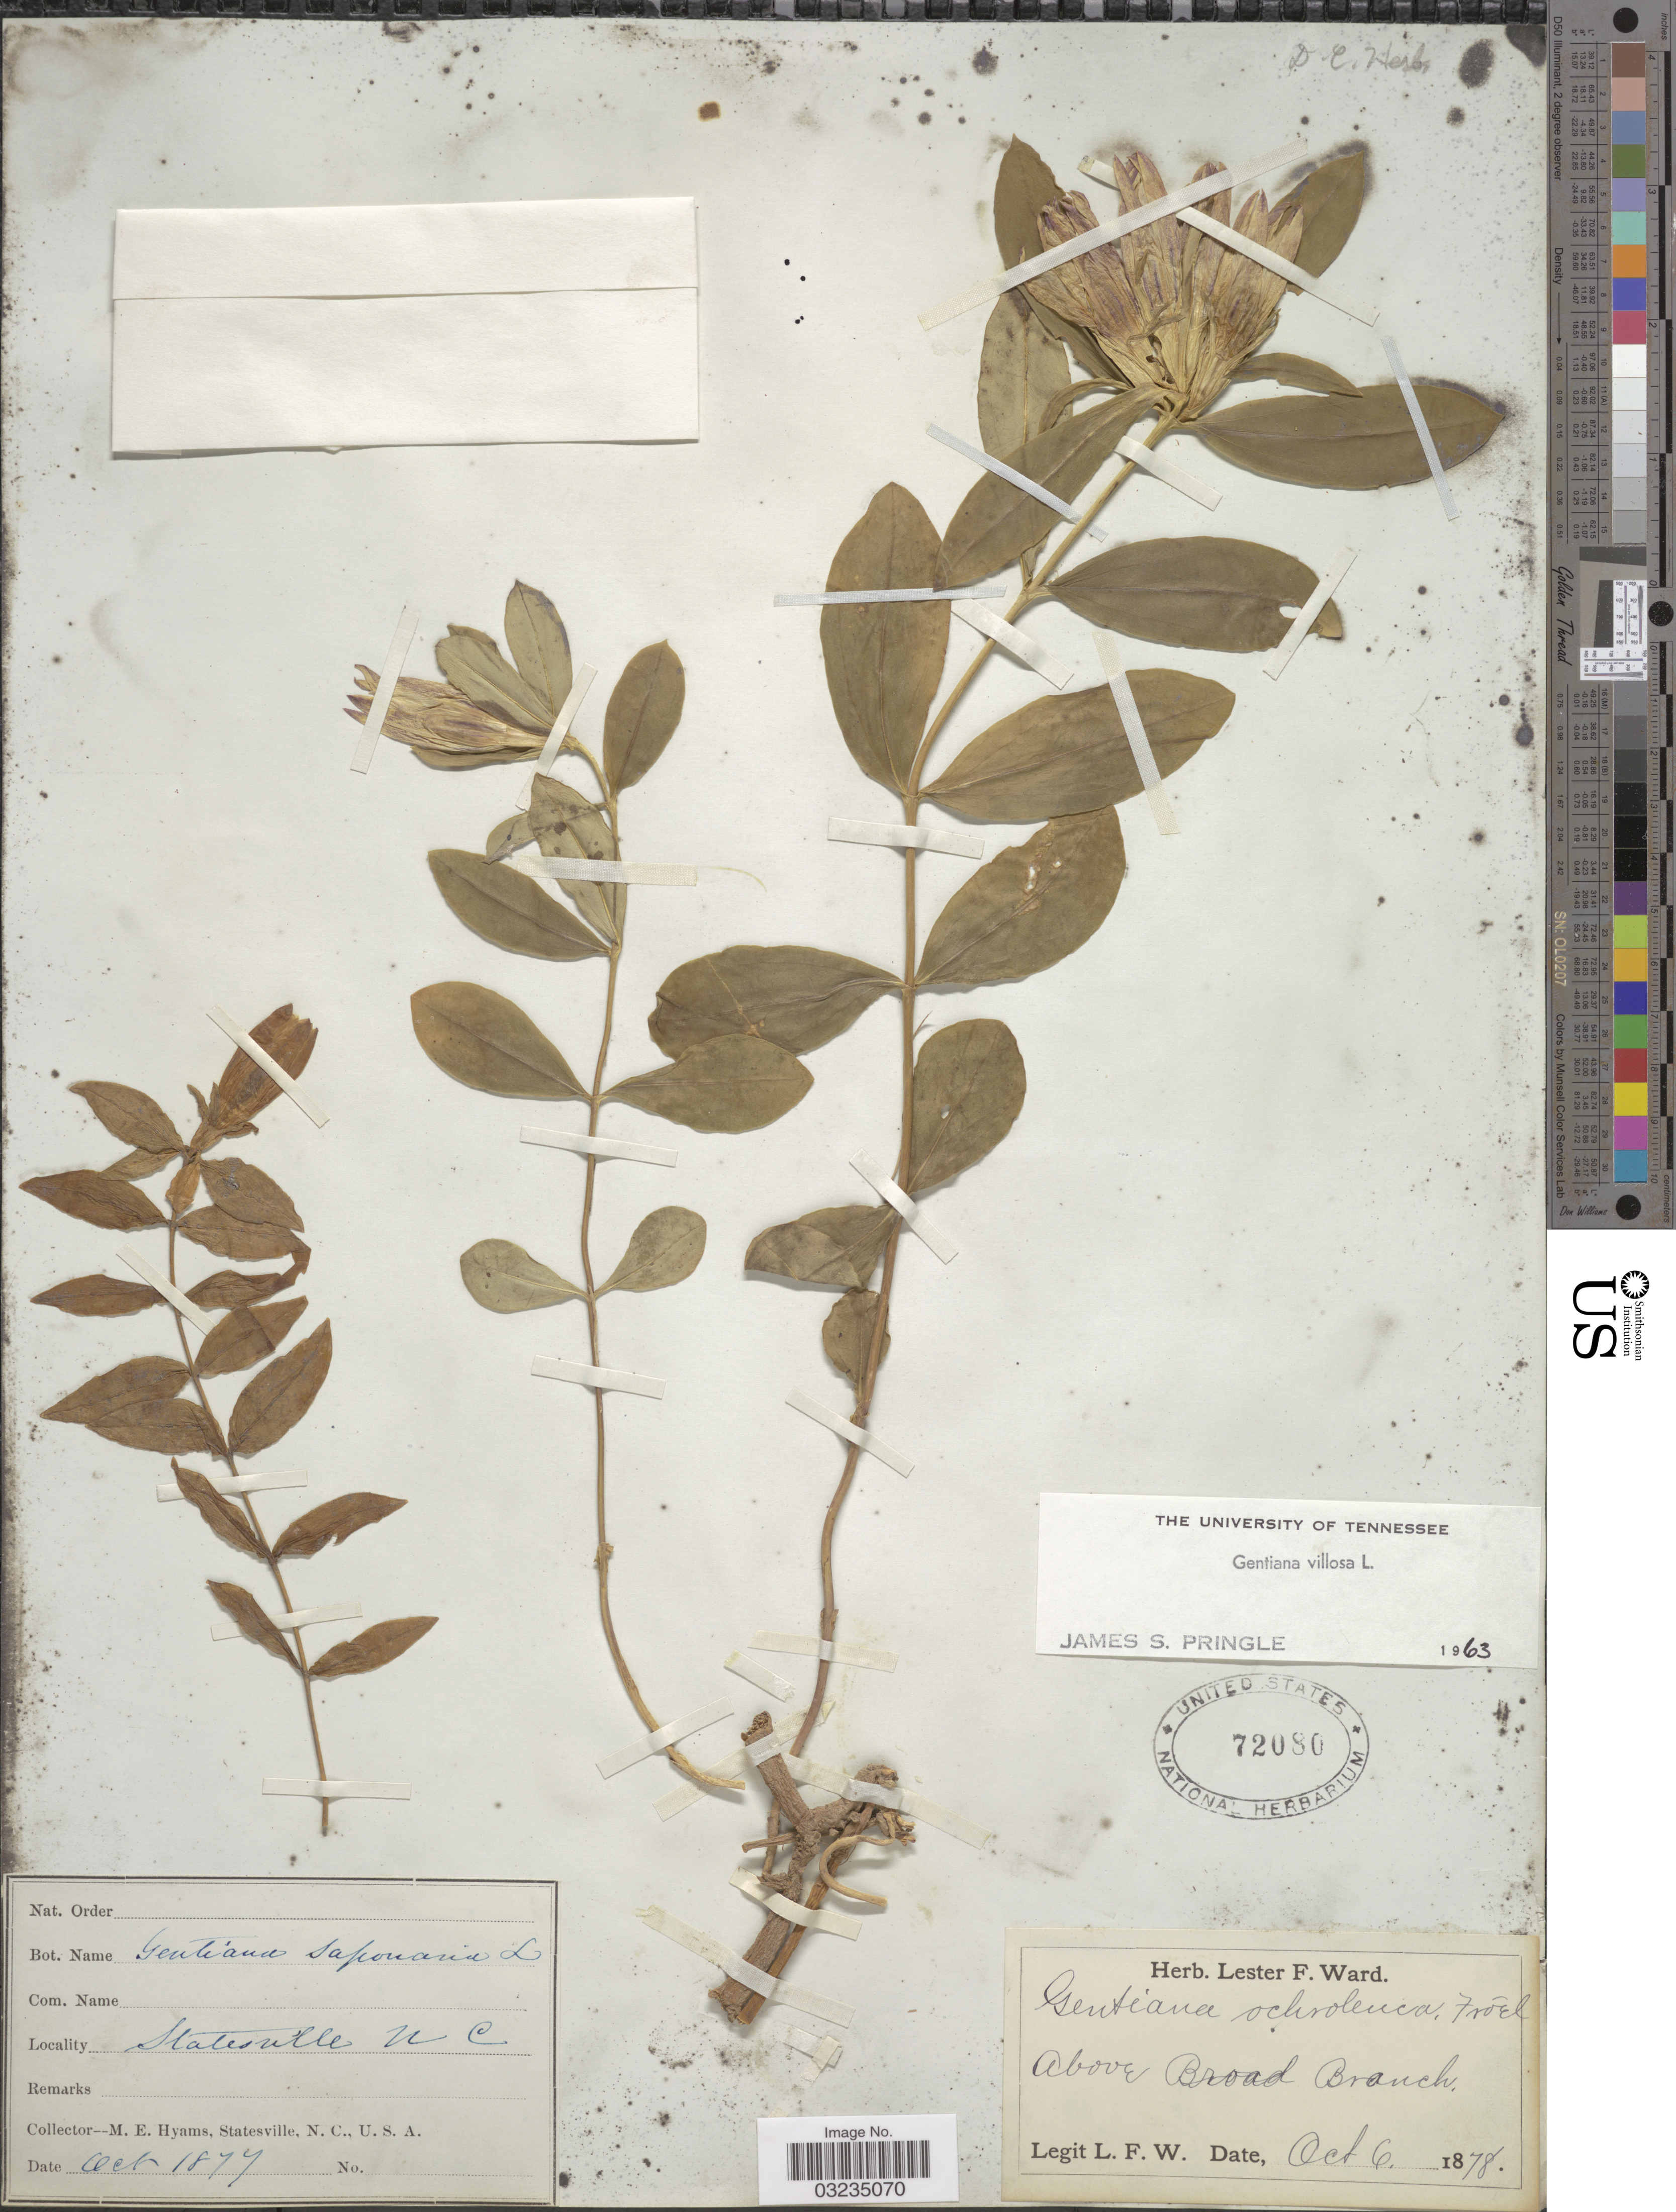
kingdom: Plantae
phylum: Tracheophyta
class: Magnoliopsida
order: Gentianales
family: Gentianaceae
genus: Gentiana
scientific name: Gentiana villosa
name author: L.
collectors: M. E. Hyams & L. F. Ward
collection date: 1877-10/1878-10-06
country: United States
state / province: North Carolina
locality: Statesville N C. Above Broad Branch.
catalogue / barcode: US 72080